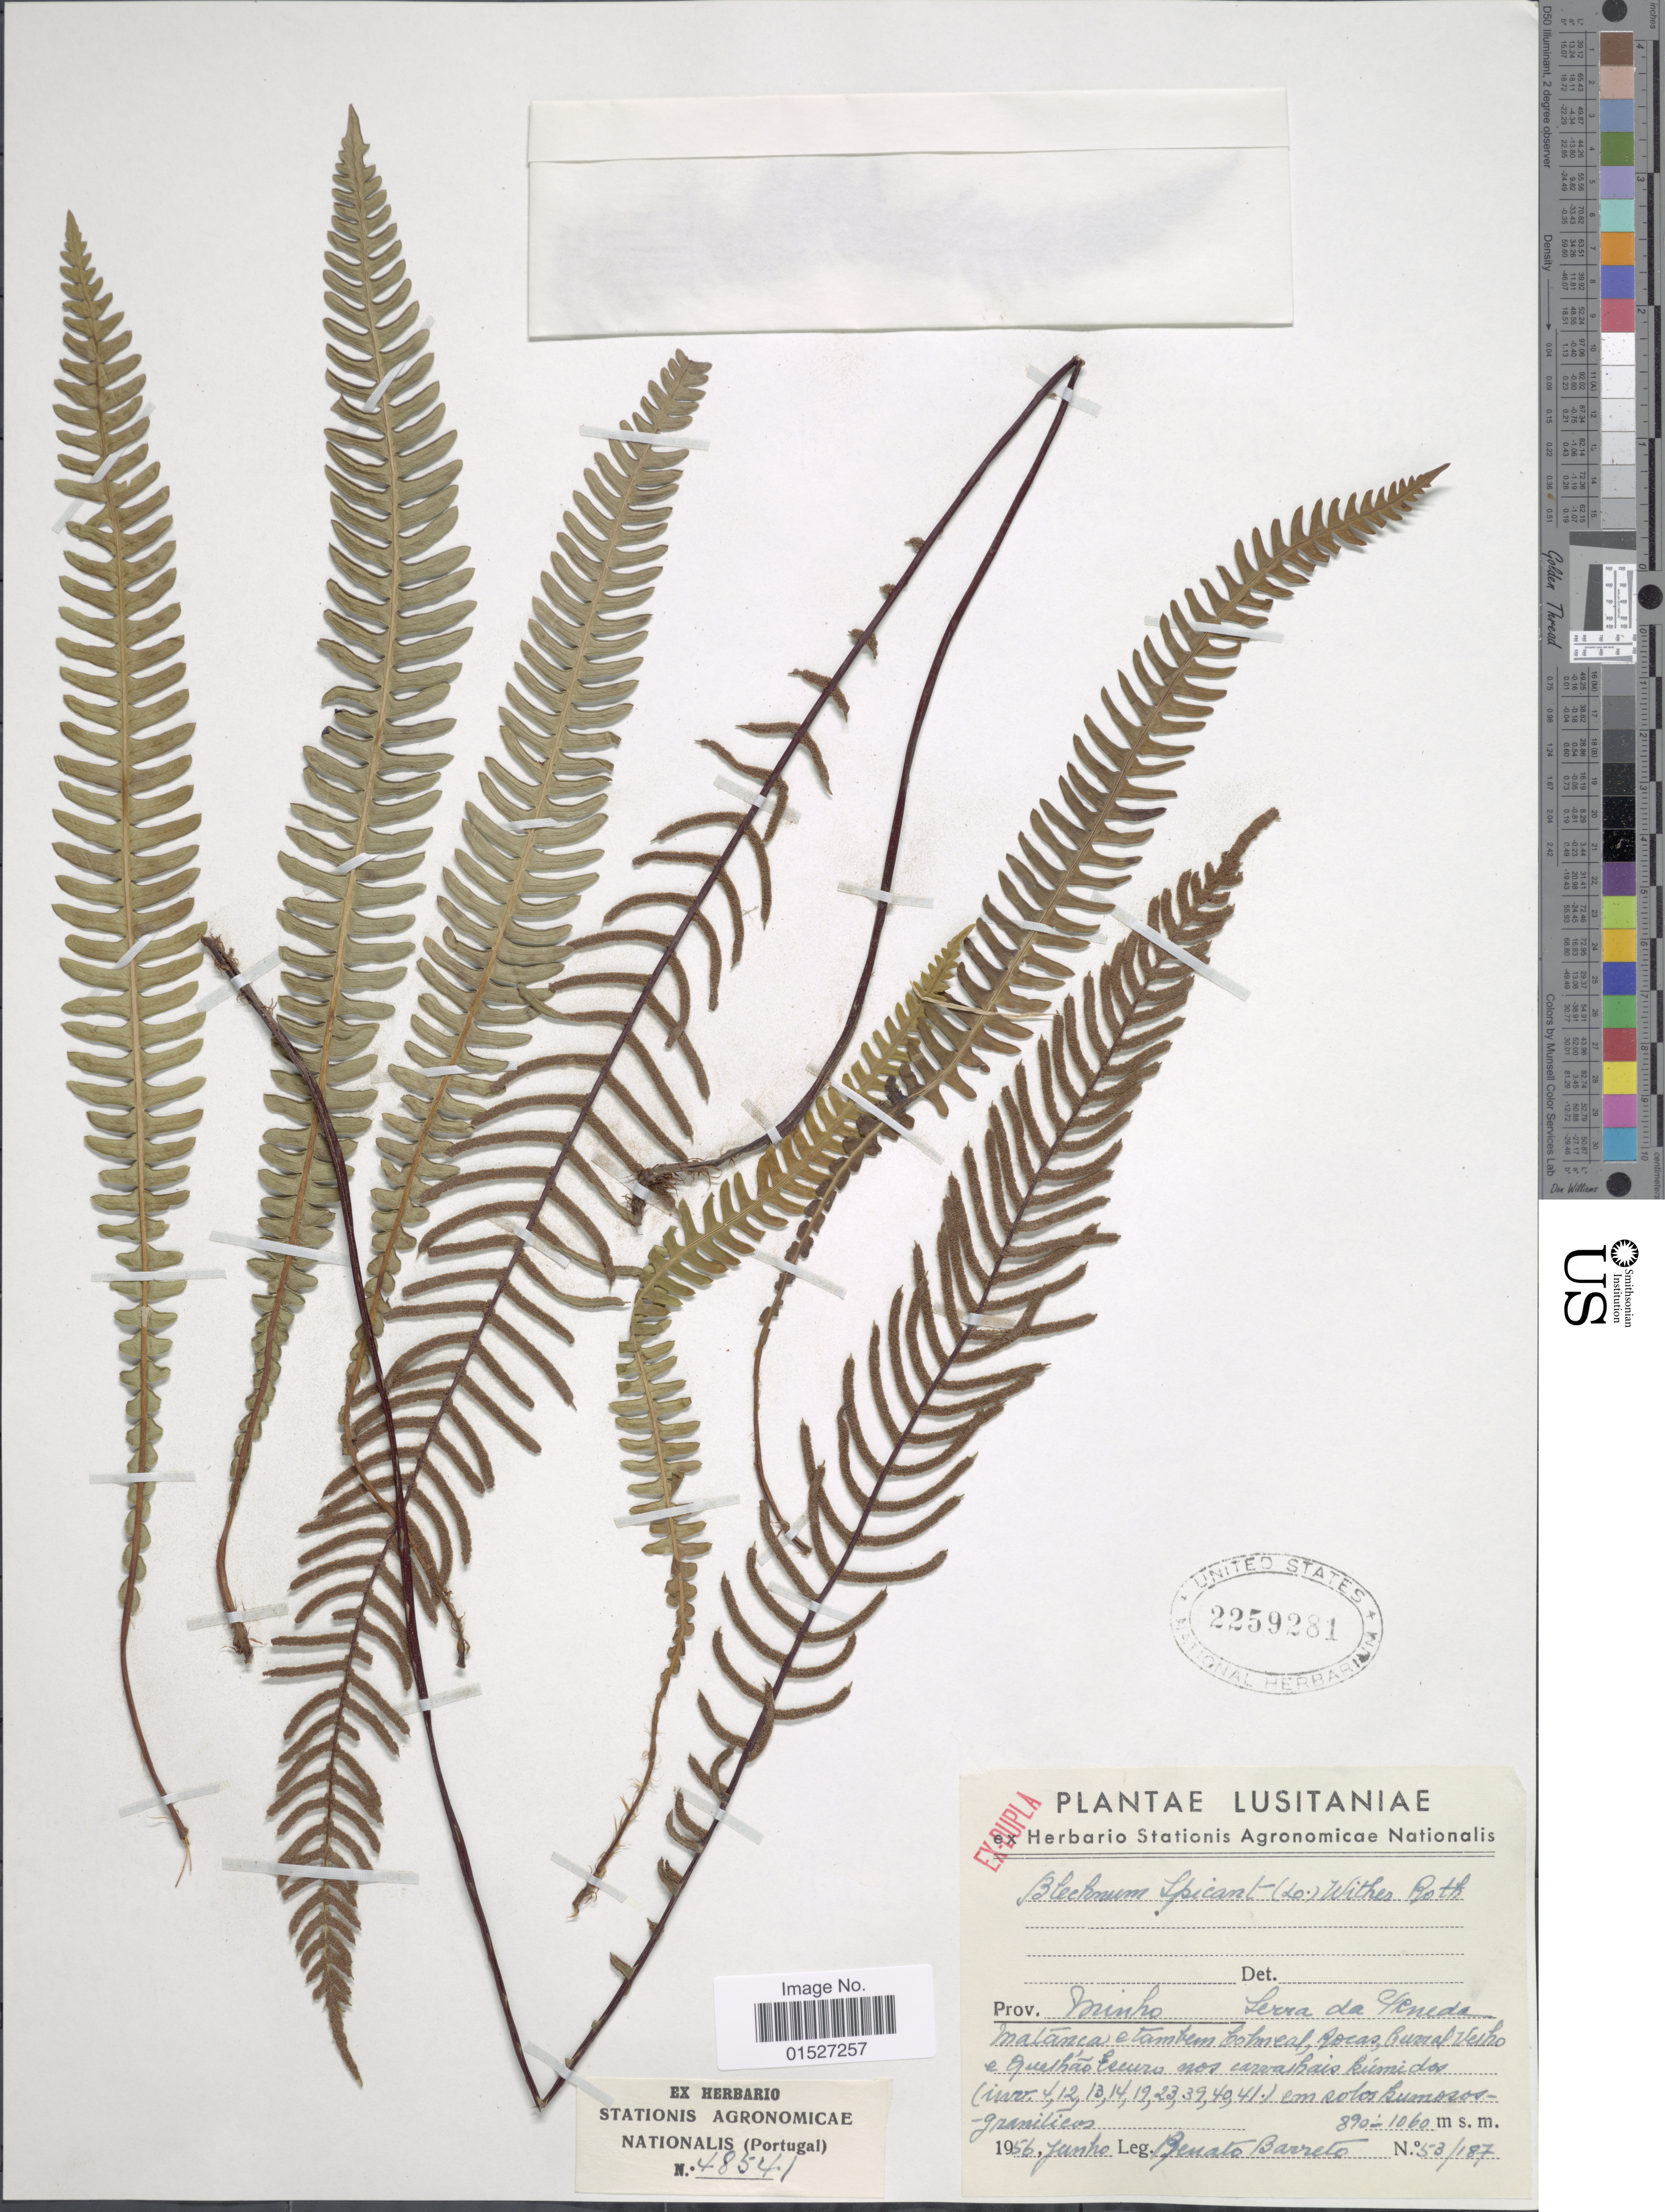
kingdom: Plantae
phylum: Tracheophyta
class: Polypodiopsida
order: Polypodiales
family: Blechnaceae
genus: Blechnum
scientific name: Blechnum spicant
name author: (L.) Sm.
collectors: R. Barreto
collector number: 53/187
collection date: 1956-06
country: Portugal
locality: Lusitaniae. Prov. Minho. Serra da Yeneda Matanca e tamen Cohnreal, Rocas, Curral Veiho e quethao tecuro obnos carvashais humidos. [interpreted]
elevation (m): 890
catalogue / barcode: US 2259281